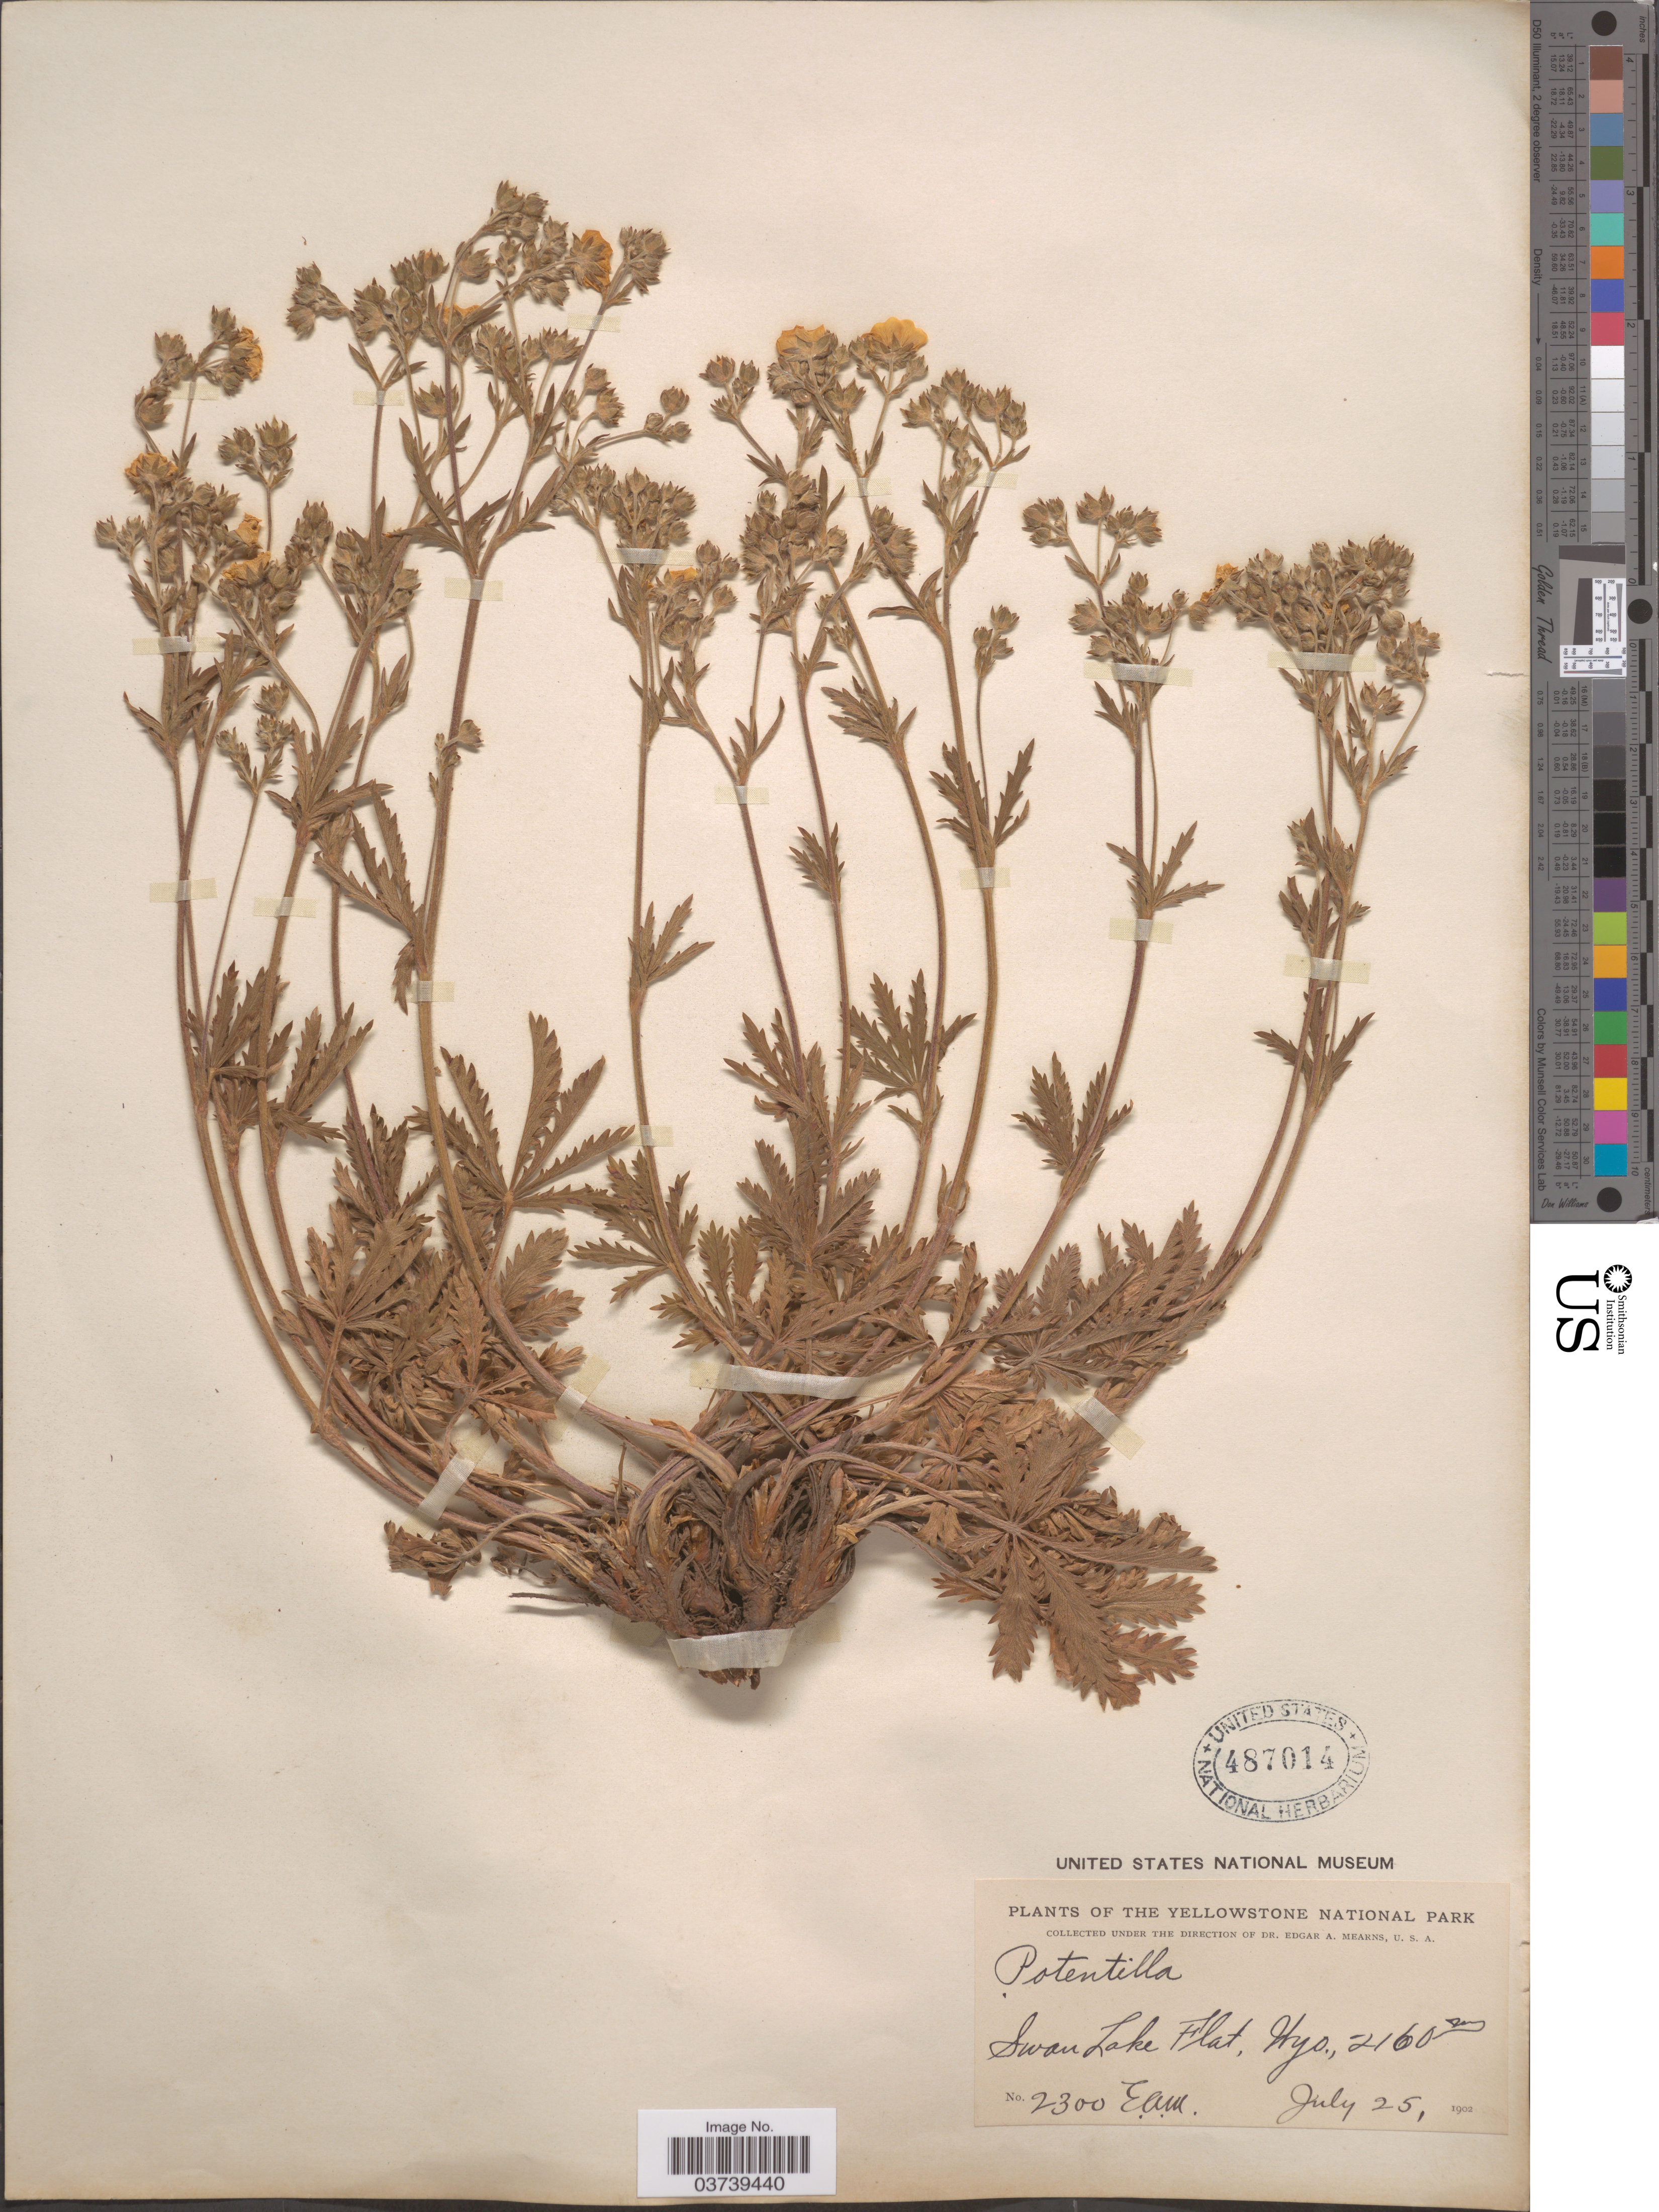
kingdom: Plantae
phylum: Tracheophyta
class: Magnoliopsida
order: Rosales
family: Rosaceae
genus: Potentilla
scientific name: Potentilla sp.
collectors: E. A. Mearns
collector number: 2300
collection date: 1902-07-25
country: United States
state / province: Wyoming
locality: The Yellowstone National Park. Swan Lake Flat.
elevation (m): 2160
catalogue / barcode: US 487014